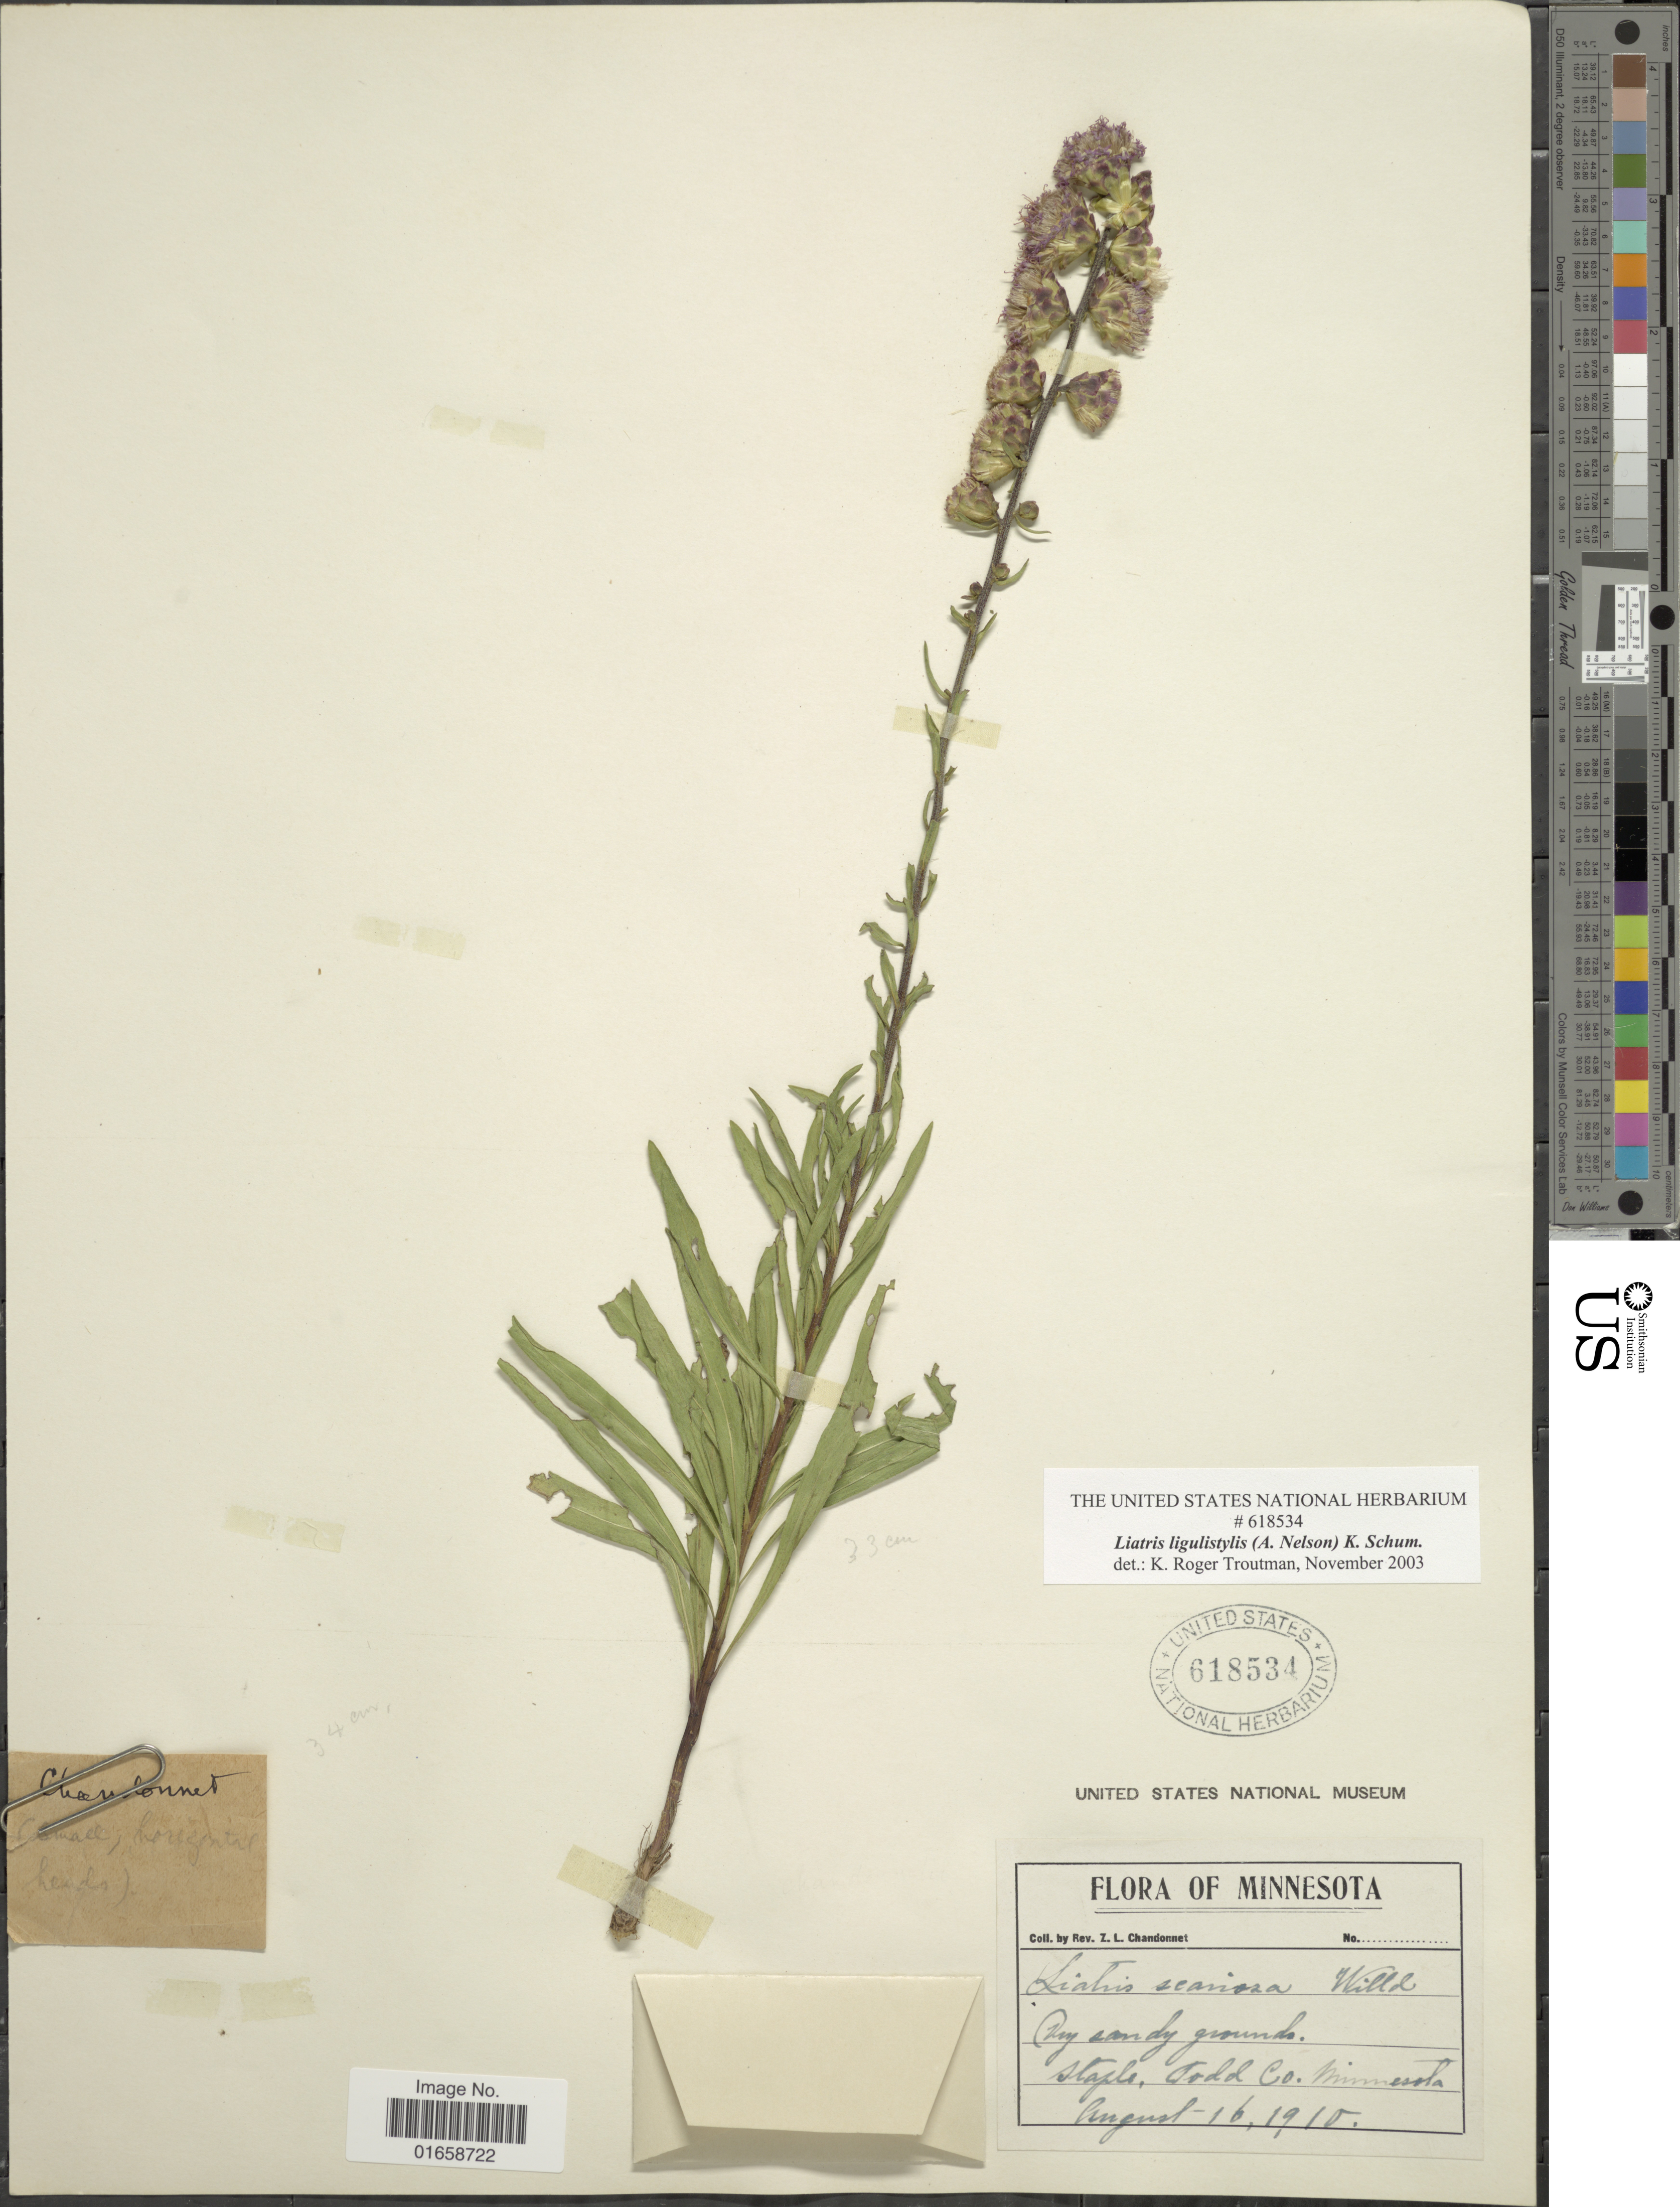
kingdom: Plantae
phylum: Tracheophyta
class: Magnoliopsida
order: Asterales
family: Asteraceae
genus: Liatris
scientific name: Liatris ligulistylis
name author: (A. Nelson) K. Schum.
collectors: Z. Chandonnet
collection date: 1910-08-16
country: United States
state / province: Minnesota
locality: Staple, Todd Co.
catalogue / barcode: US 618534